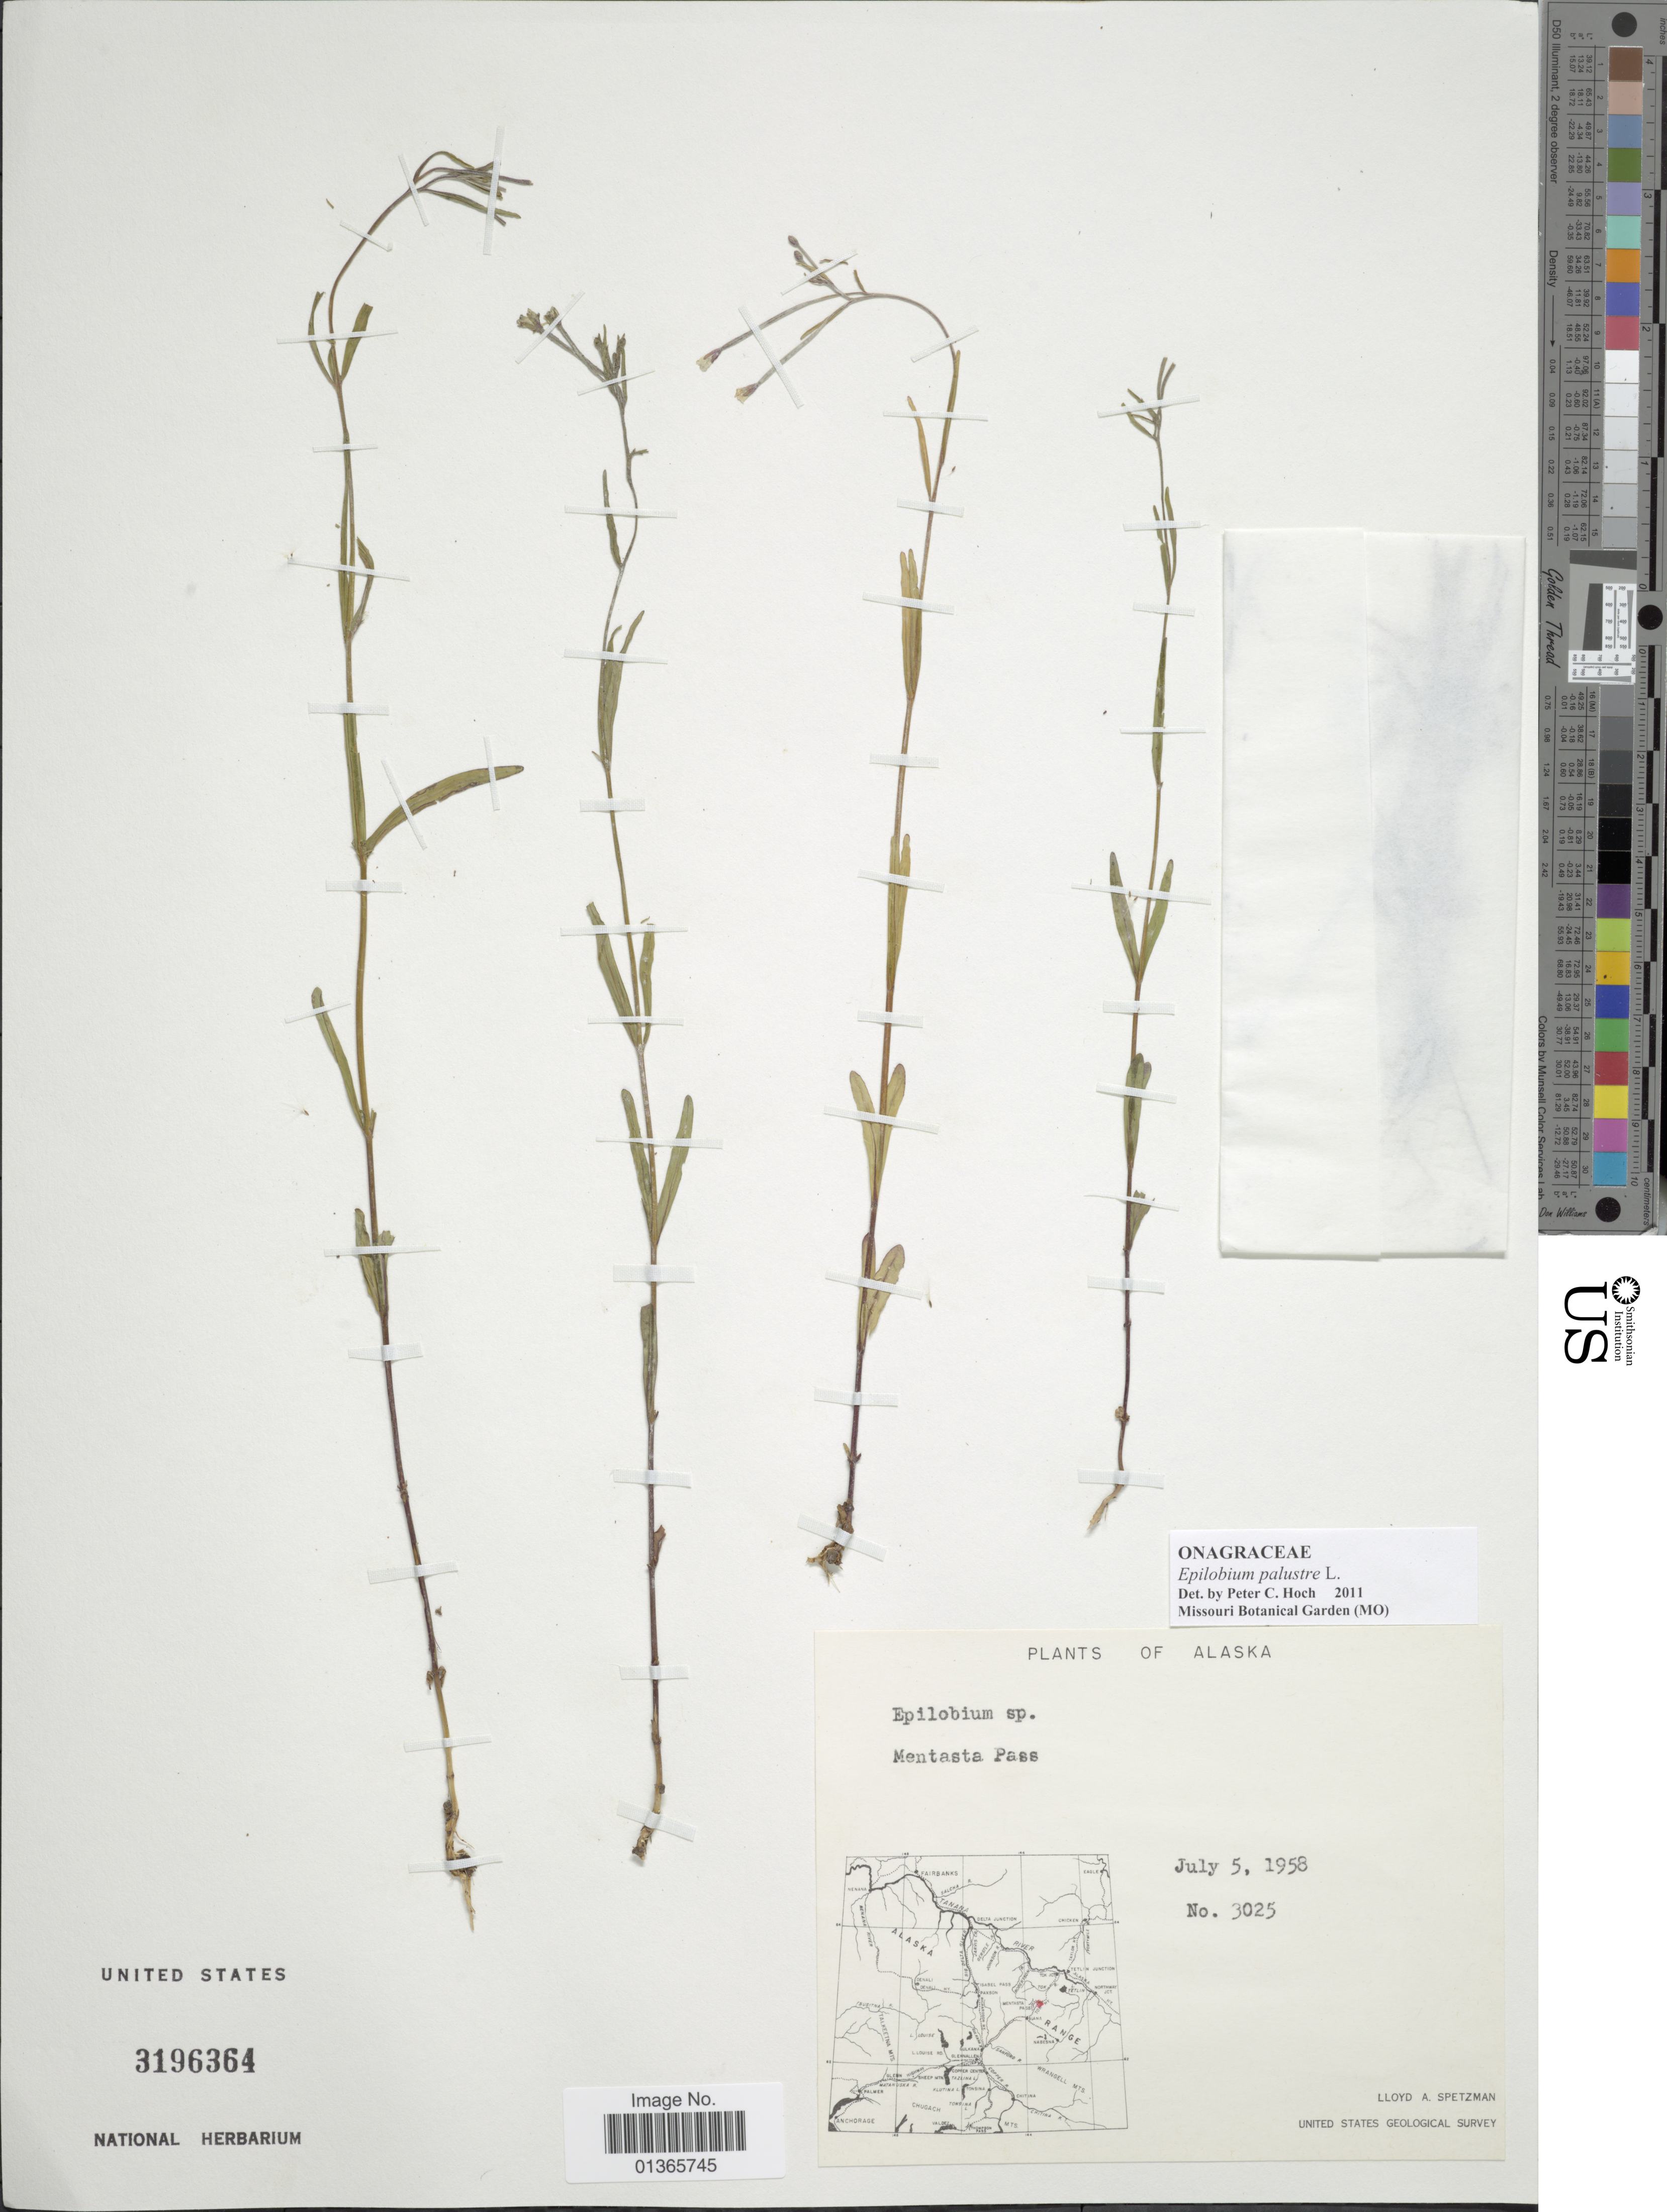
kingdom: Plantae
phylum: Tracheophyta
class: Magnoliopsida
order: Myrtales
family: Onagraceae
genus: Epilobium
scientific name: Epilobium palustre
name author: L.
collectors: L. Spetzman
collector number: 3025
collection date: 1958-07-05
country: United States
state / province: Alaska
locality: Mentasta Pass.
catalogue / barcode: US 3196364